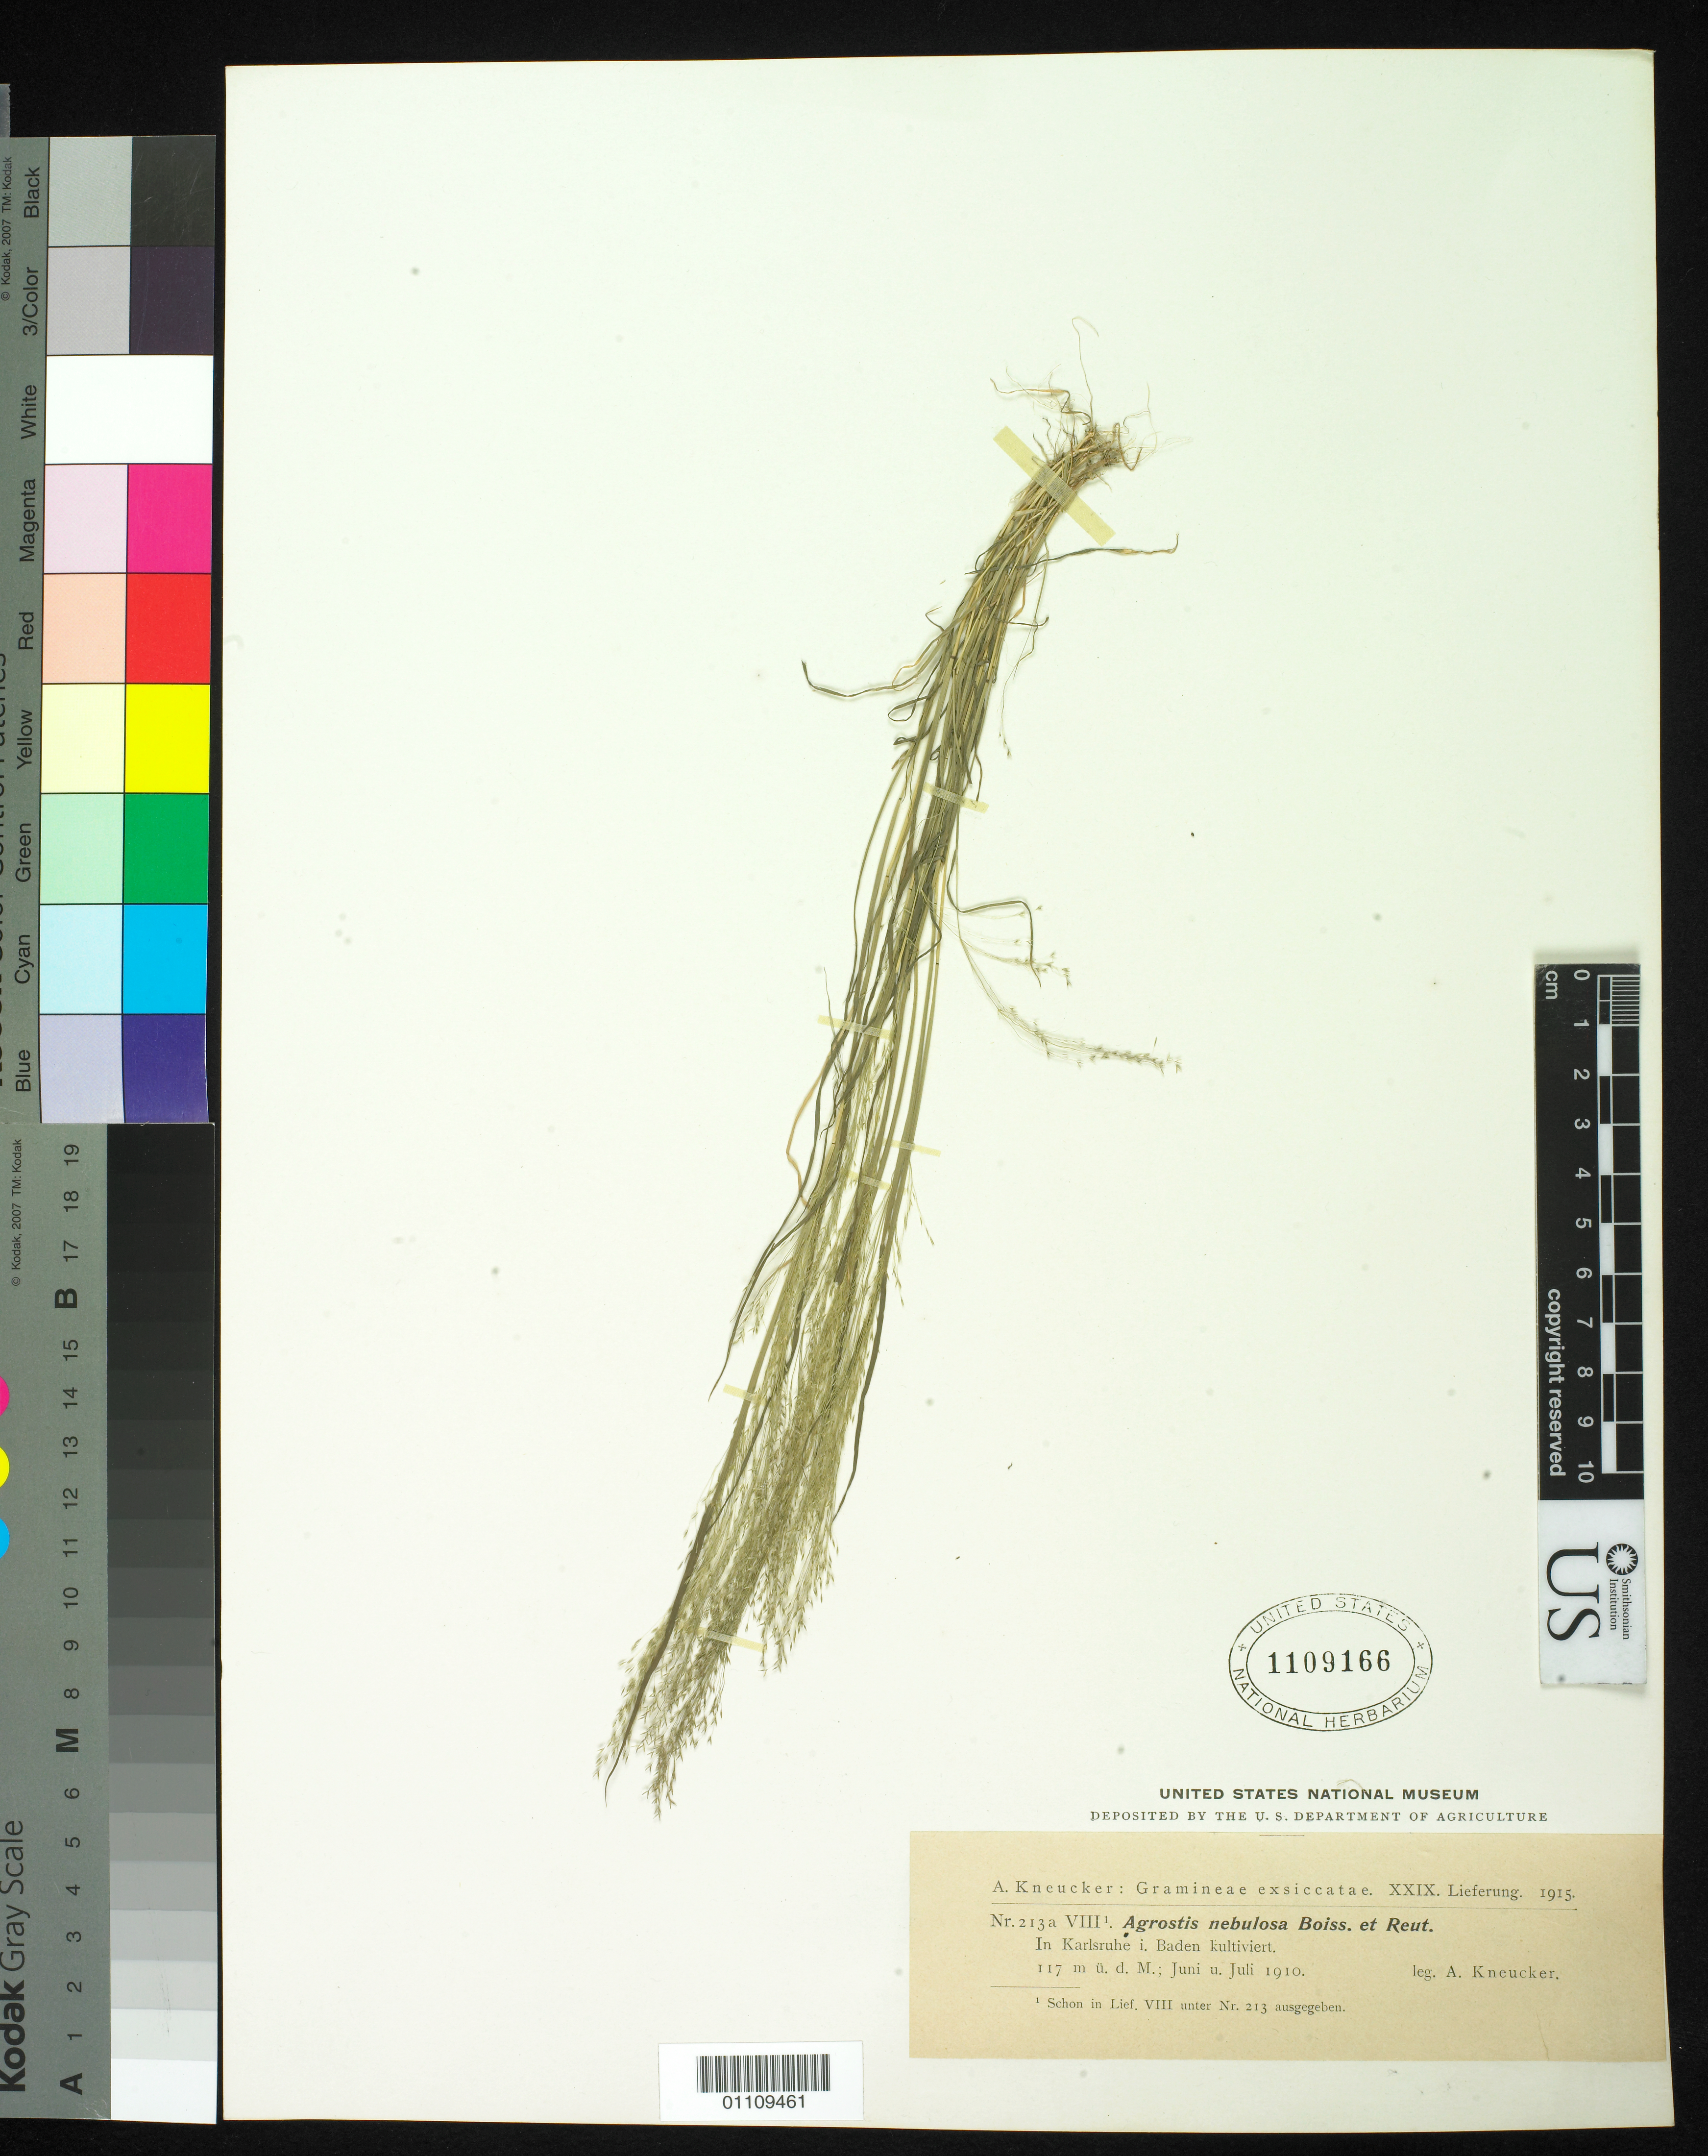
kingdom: Plantae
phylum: Tracheophyta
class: Liliopsida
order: Poales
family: Poaceae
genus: Agrostis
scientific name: Agrostis nebulosa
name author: Boiss. & Reut.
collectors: A. Kneucker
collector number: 213a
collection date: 1910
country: Germany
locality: Karlsruhe Baden.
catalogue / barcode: US 1109166